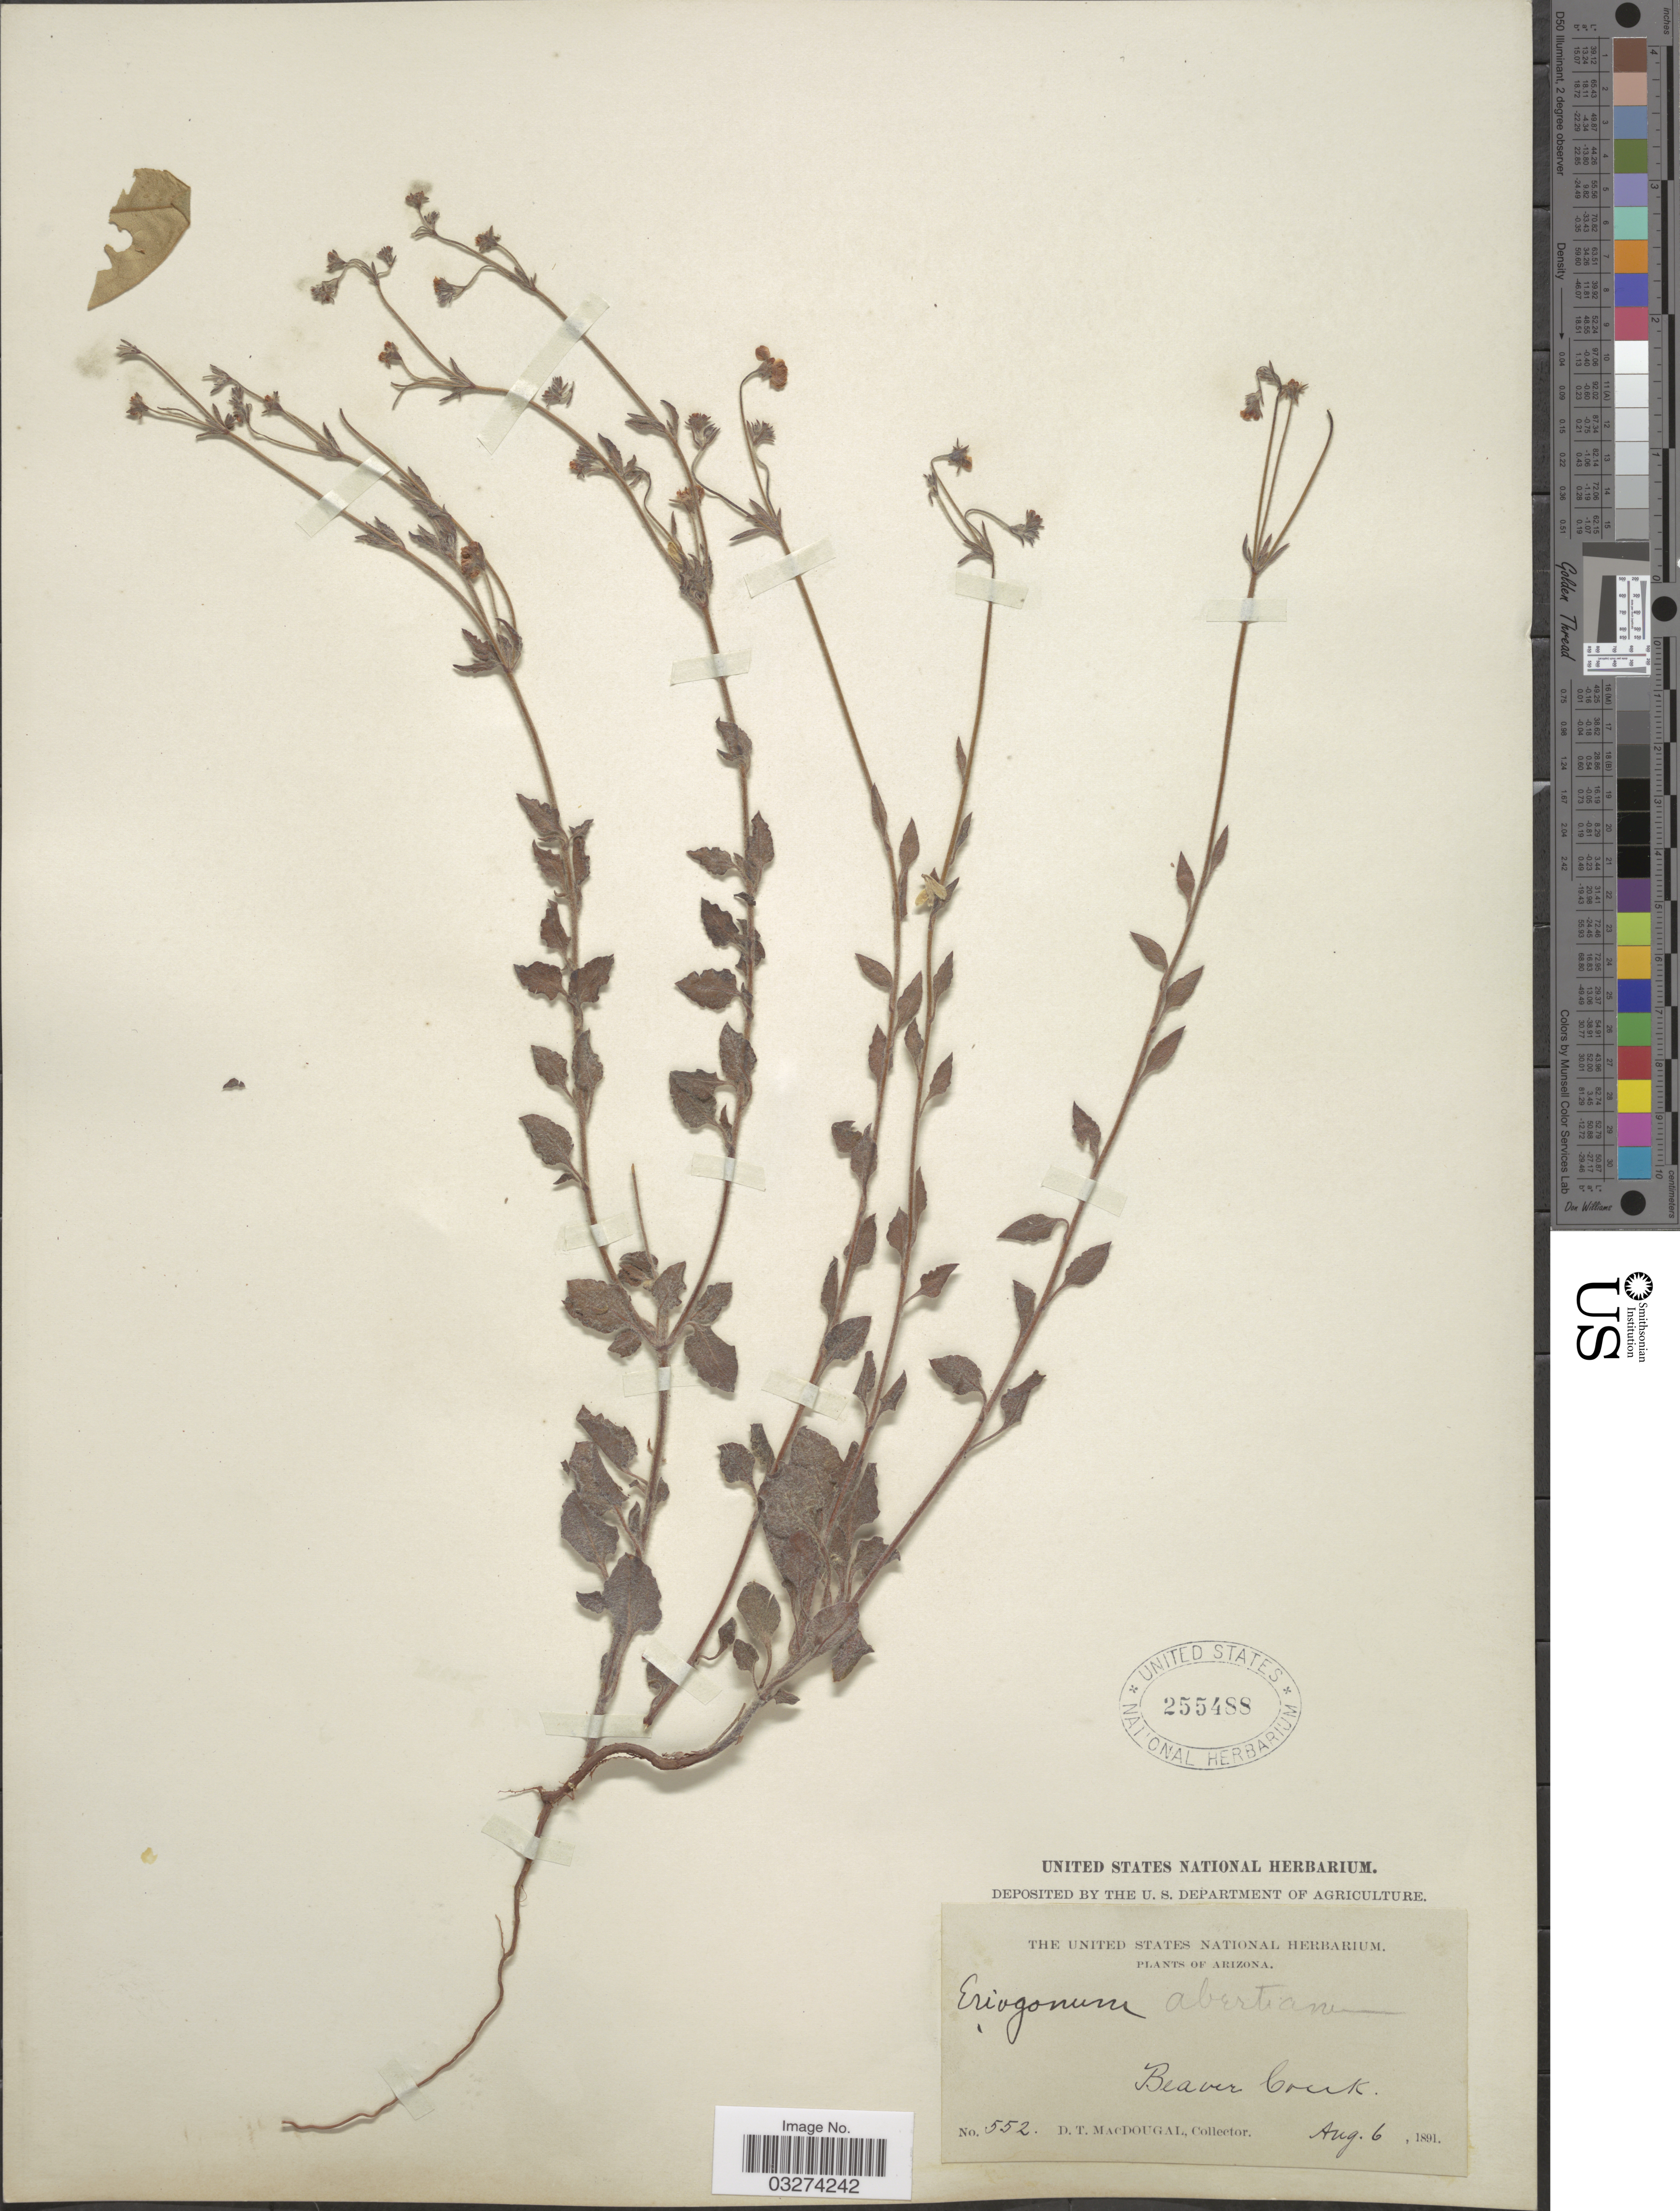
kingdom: Plantae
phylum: Tracheophyta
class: Magnoliopsida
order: Caryophyllales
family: Polygonaceae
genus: Eriogonum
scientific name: Eriogonum abertianum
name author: Torr.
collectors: D. T. MacDougal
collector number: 552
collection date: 1891-08-06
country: United States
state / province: Arizona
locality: Beaver Creek.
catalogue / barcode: US 255488